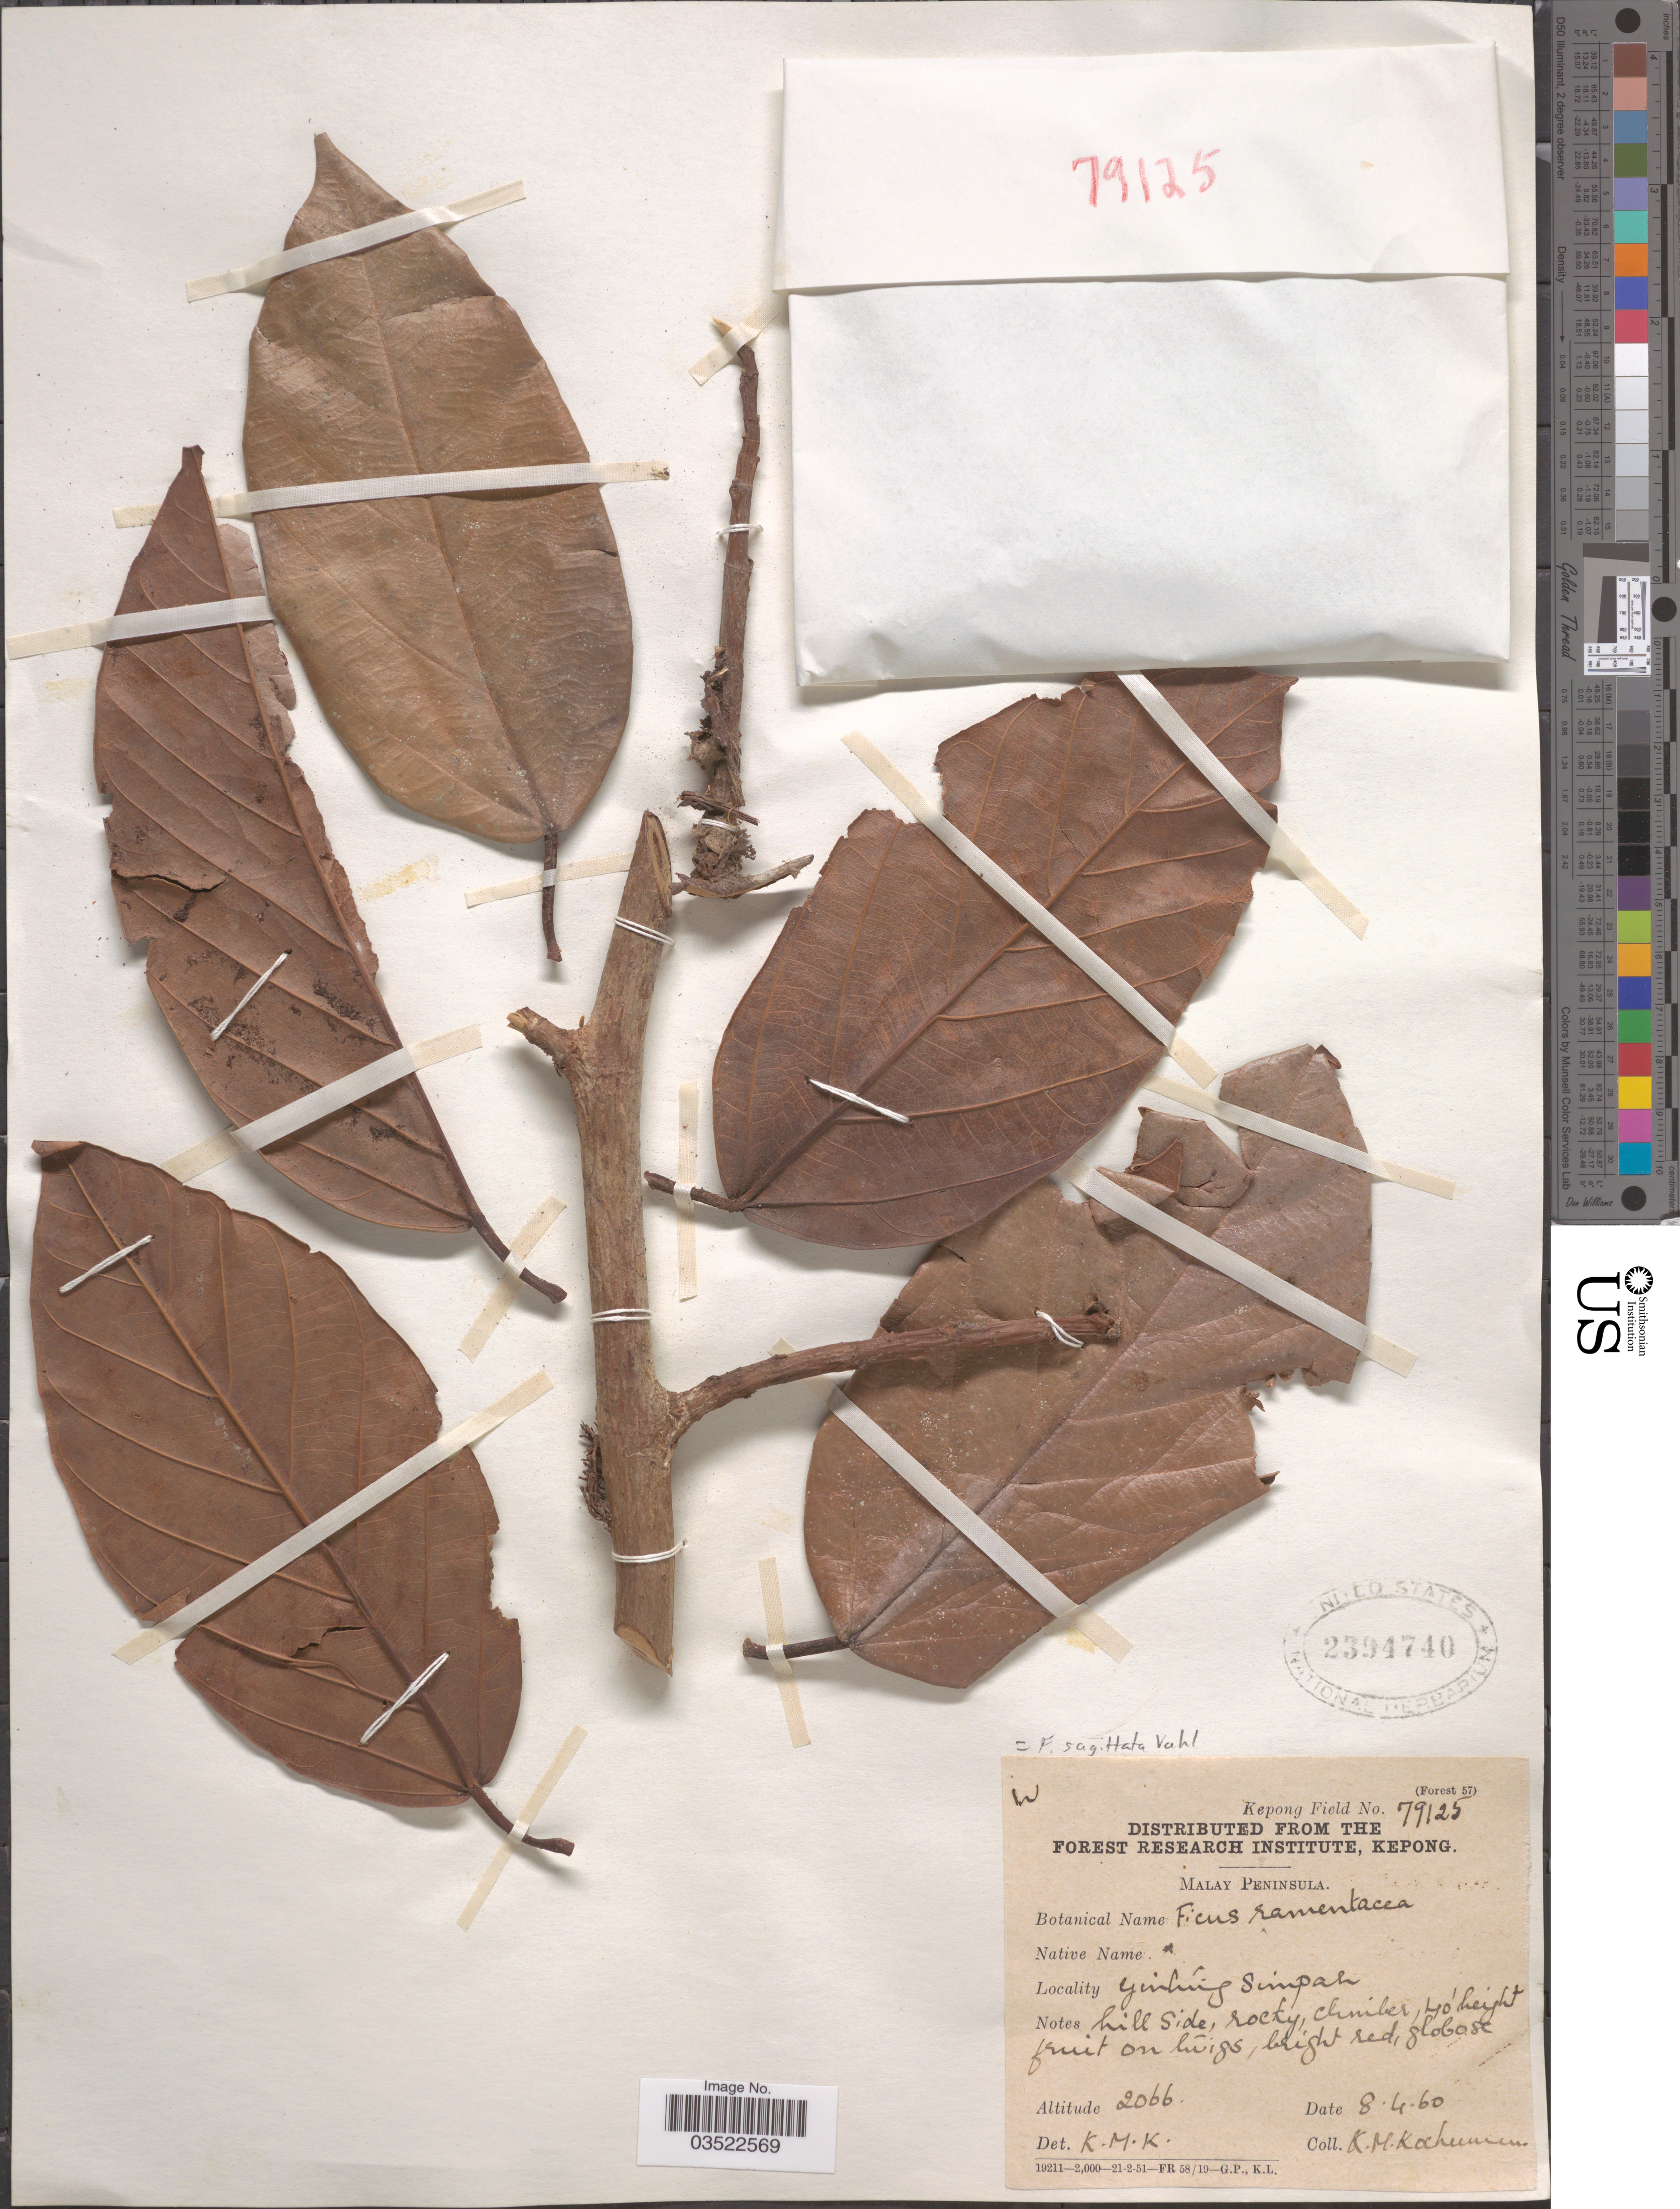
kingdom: Plantae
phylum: Tracheophyta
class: Magnoliopsida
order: Rosales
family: Moraceae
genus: Ficus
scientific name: Ficus sagittata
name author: Vahl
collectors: K. Kochummum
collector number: Kepong Field 79125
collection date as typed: Transcribed d/m/y: 8/4/60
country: Malaysia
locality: Malay Peninsula. Yinhing* Simpah.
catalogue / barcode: US 2394740